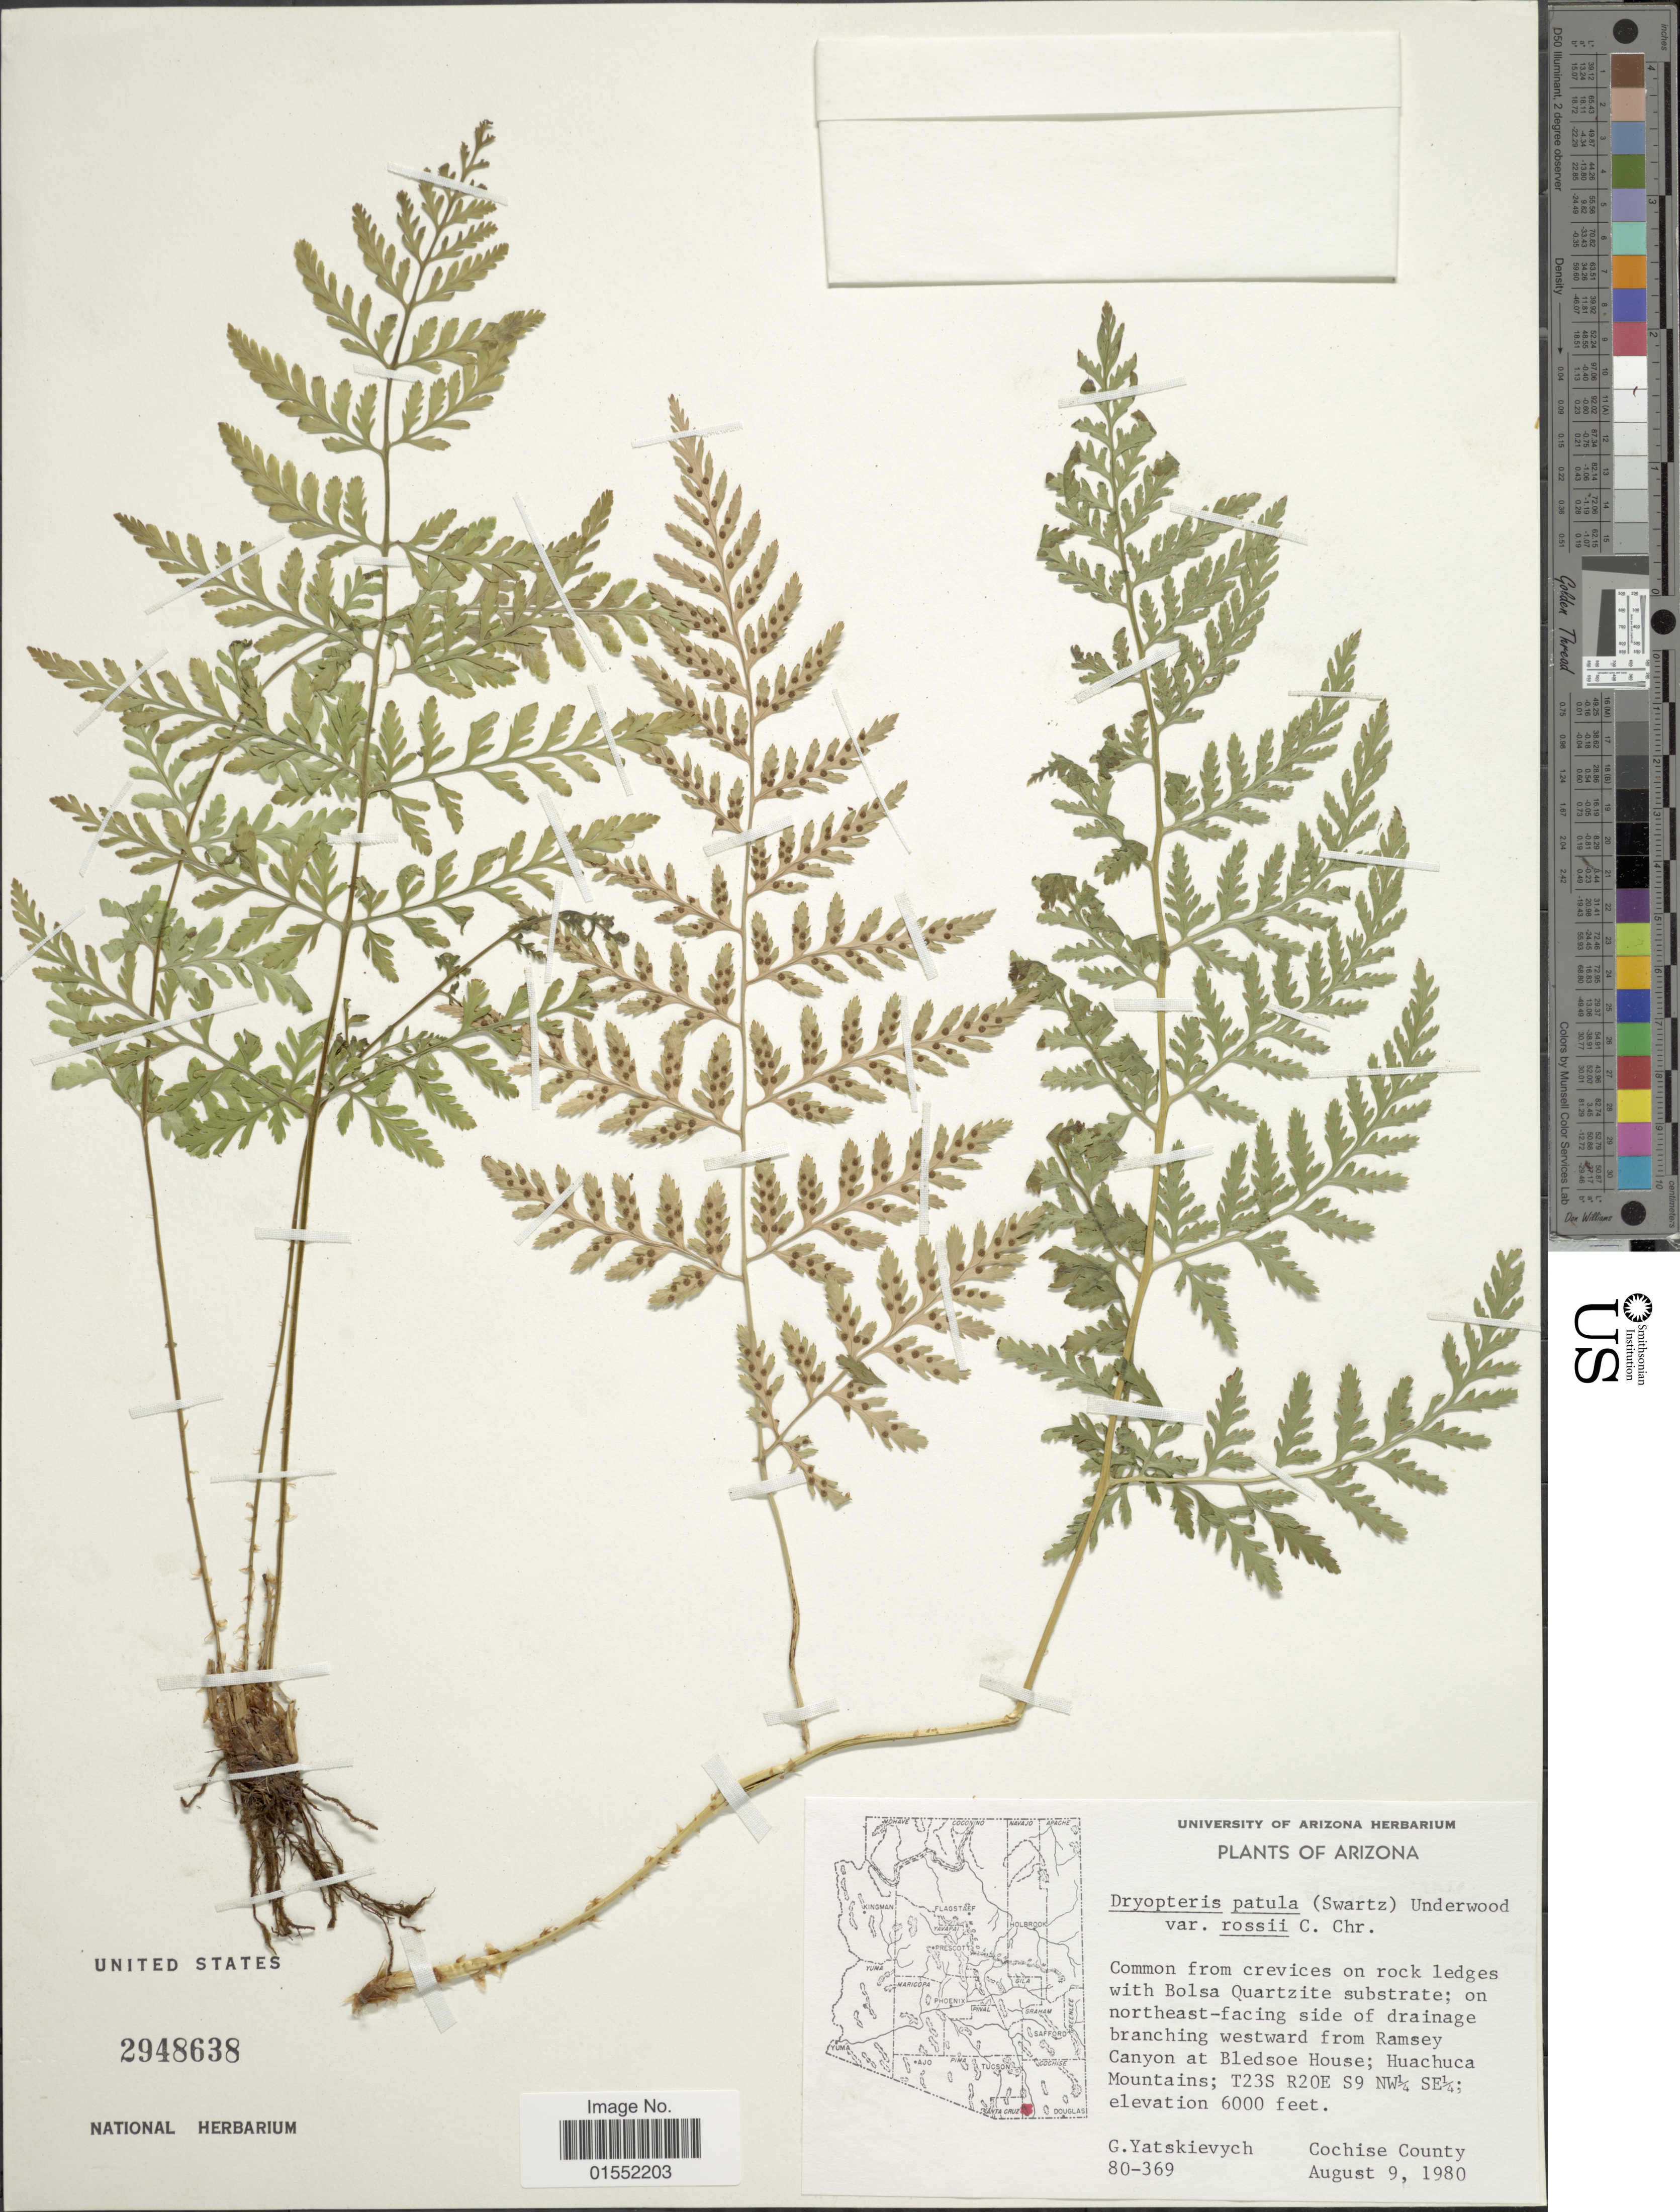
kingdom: Plantae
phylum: Tracheophyta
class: Polypodiopsida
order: Polypodiales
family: Dryopteridaceae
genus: Dryopteris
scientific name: Dryopteris rossii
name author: C. Chr.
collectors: G. Yatskievych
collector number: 80-369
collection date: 1980-08-09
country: United States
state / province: Arizona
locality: On northeast-facing side of drainage branching westward from Ramsey Canyon at Bledsoe House; Huachuca Mountains; T23S R20E S9 NW¼ SE¼; Cochise County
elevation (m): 1829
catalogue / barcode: US 2948638